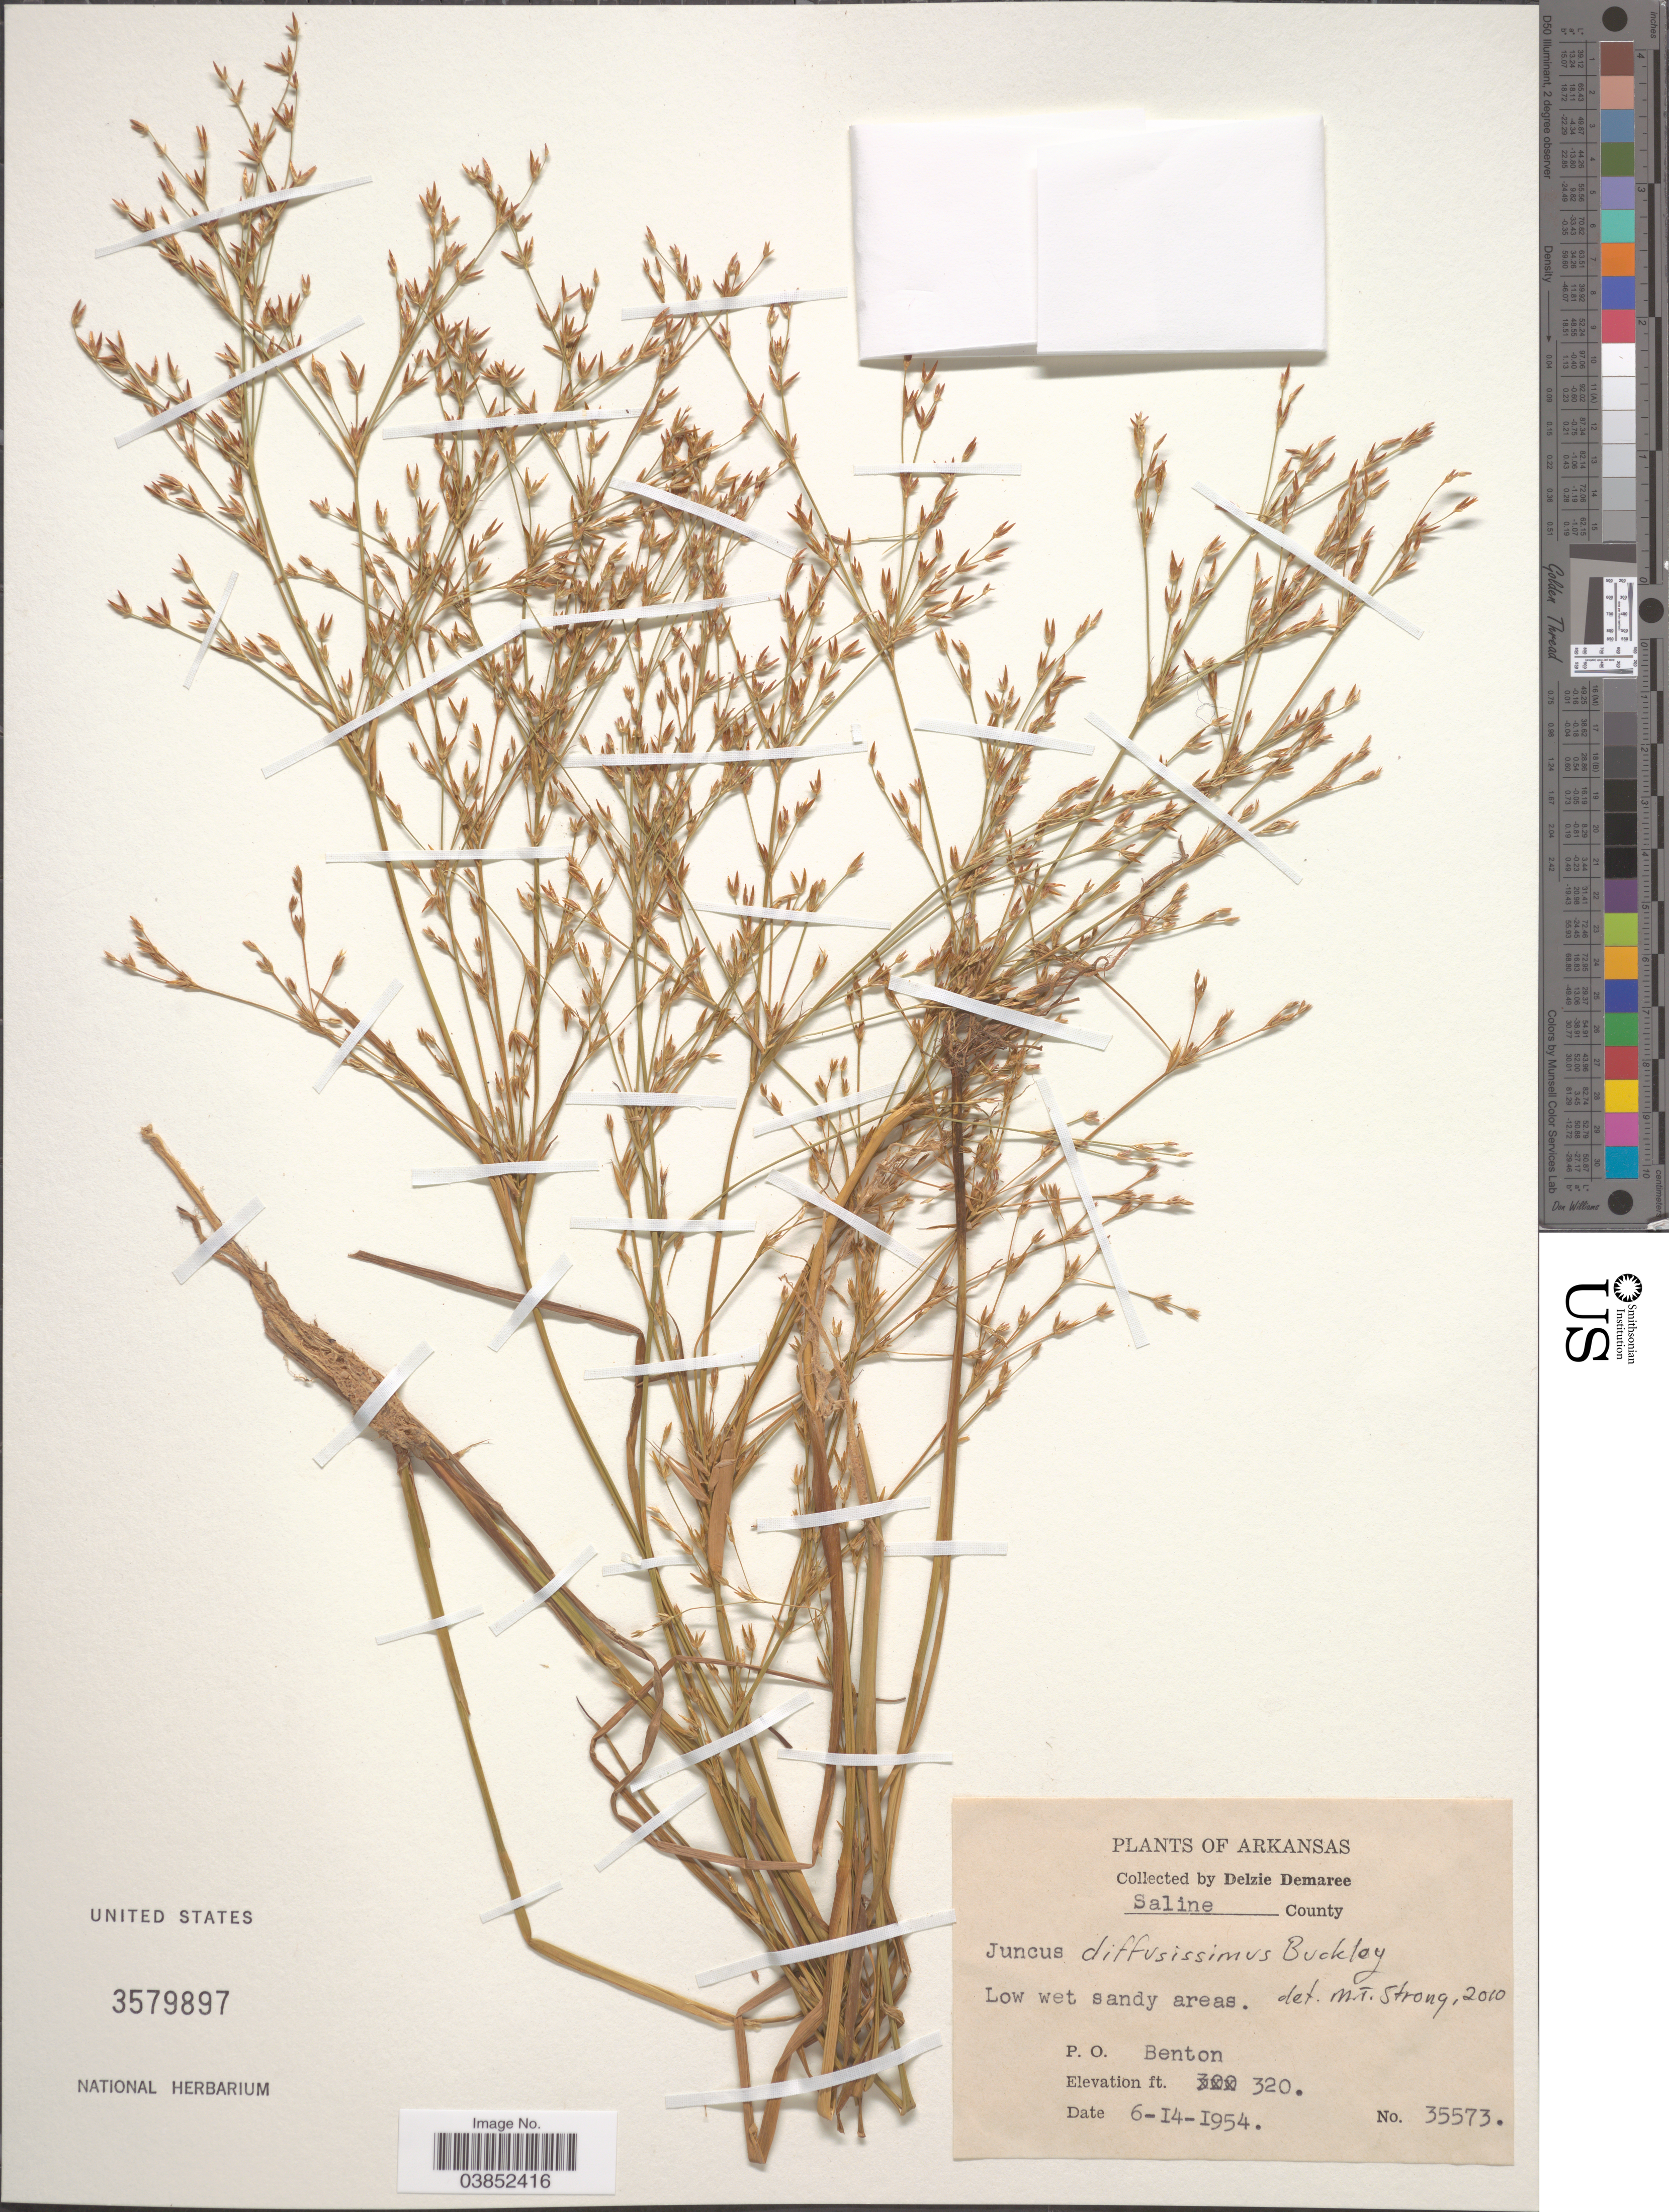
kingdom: Plantae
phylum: Tracheophyta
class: Liliopsida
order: Poales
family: Juncaceae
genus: Juncus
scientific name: Juncus diffusissimus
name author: Buckley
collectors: D. Demaree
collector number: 35573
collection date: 1954-06-14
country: United States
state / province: Arkansas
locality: Saline County. P. O. Benton.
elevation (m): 98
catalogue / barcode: US 3579897